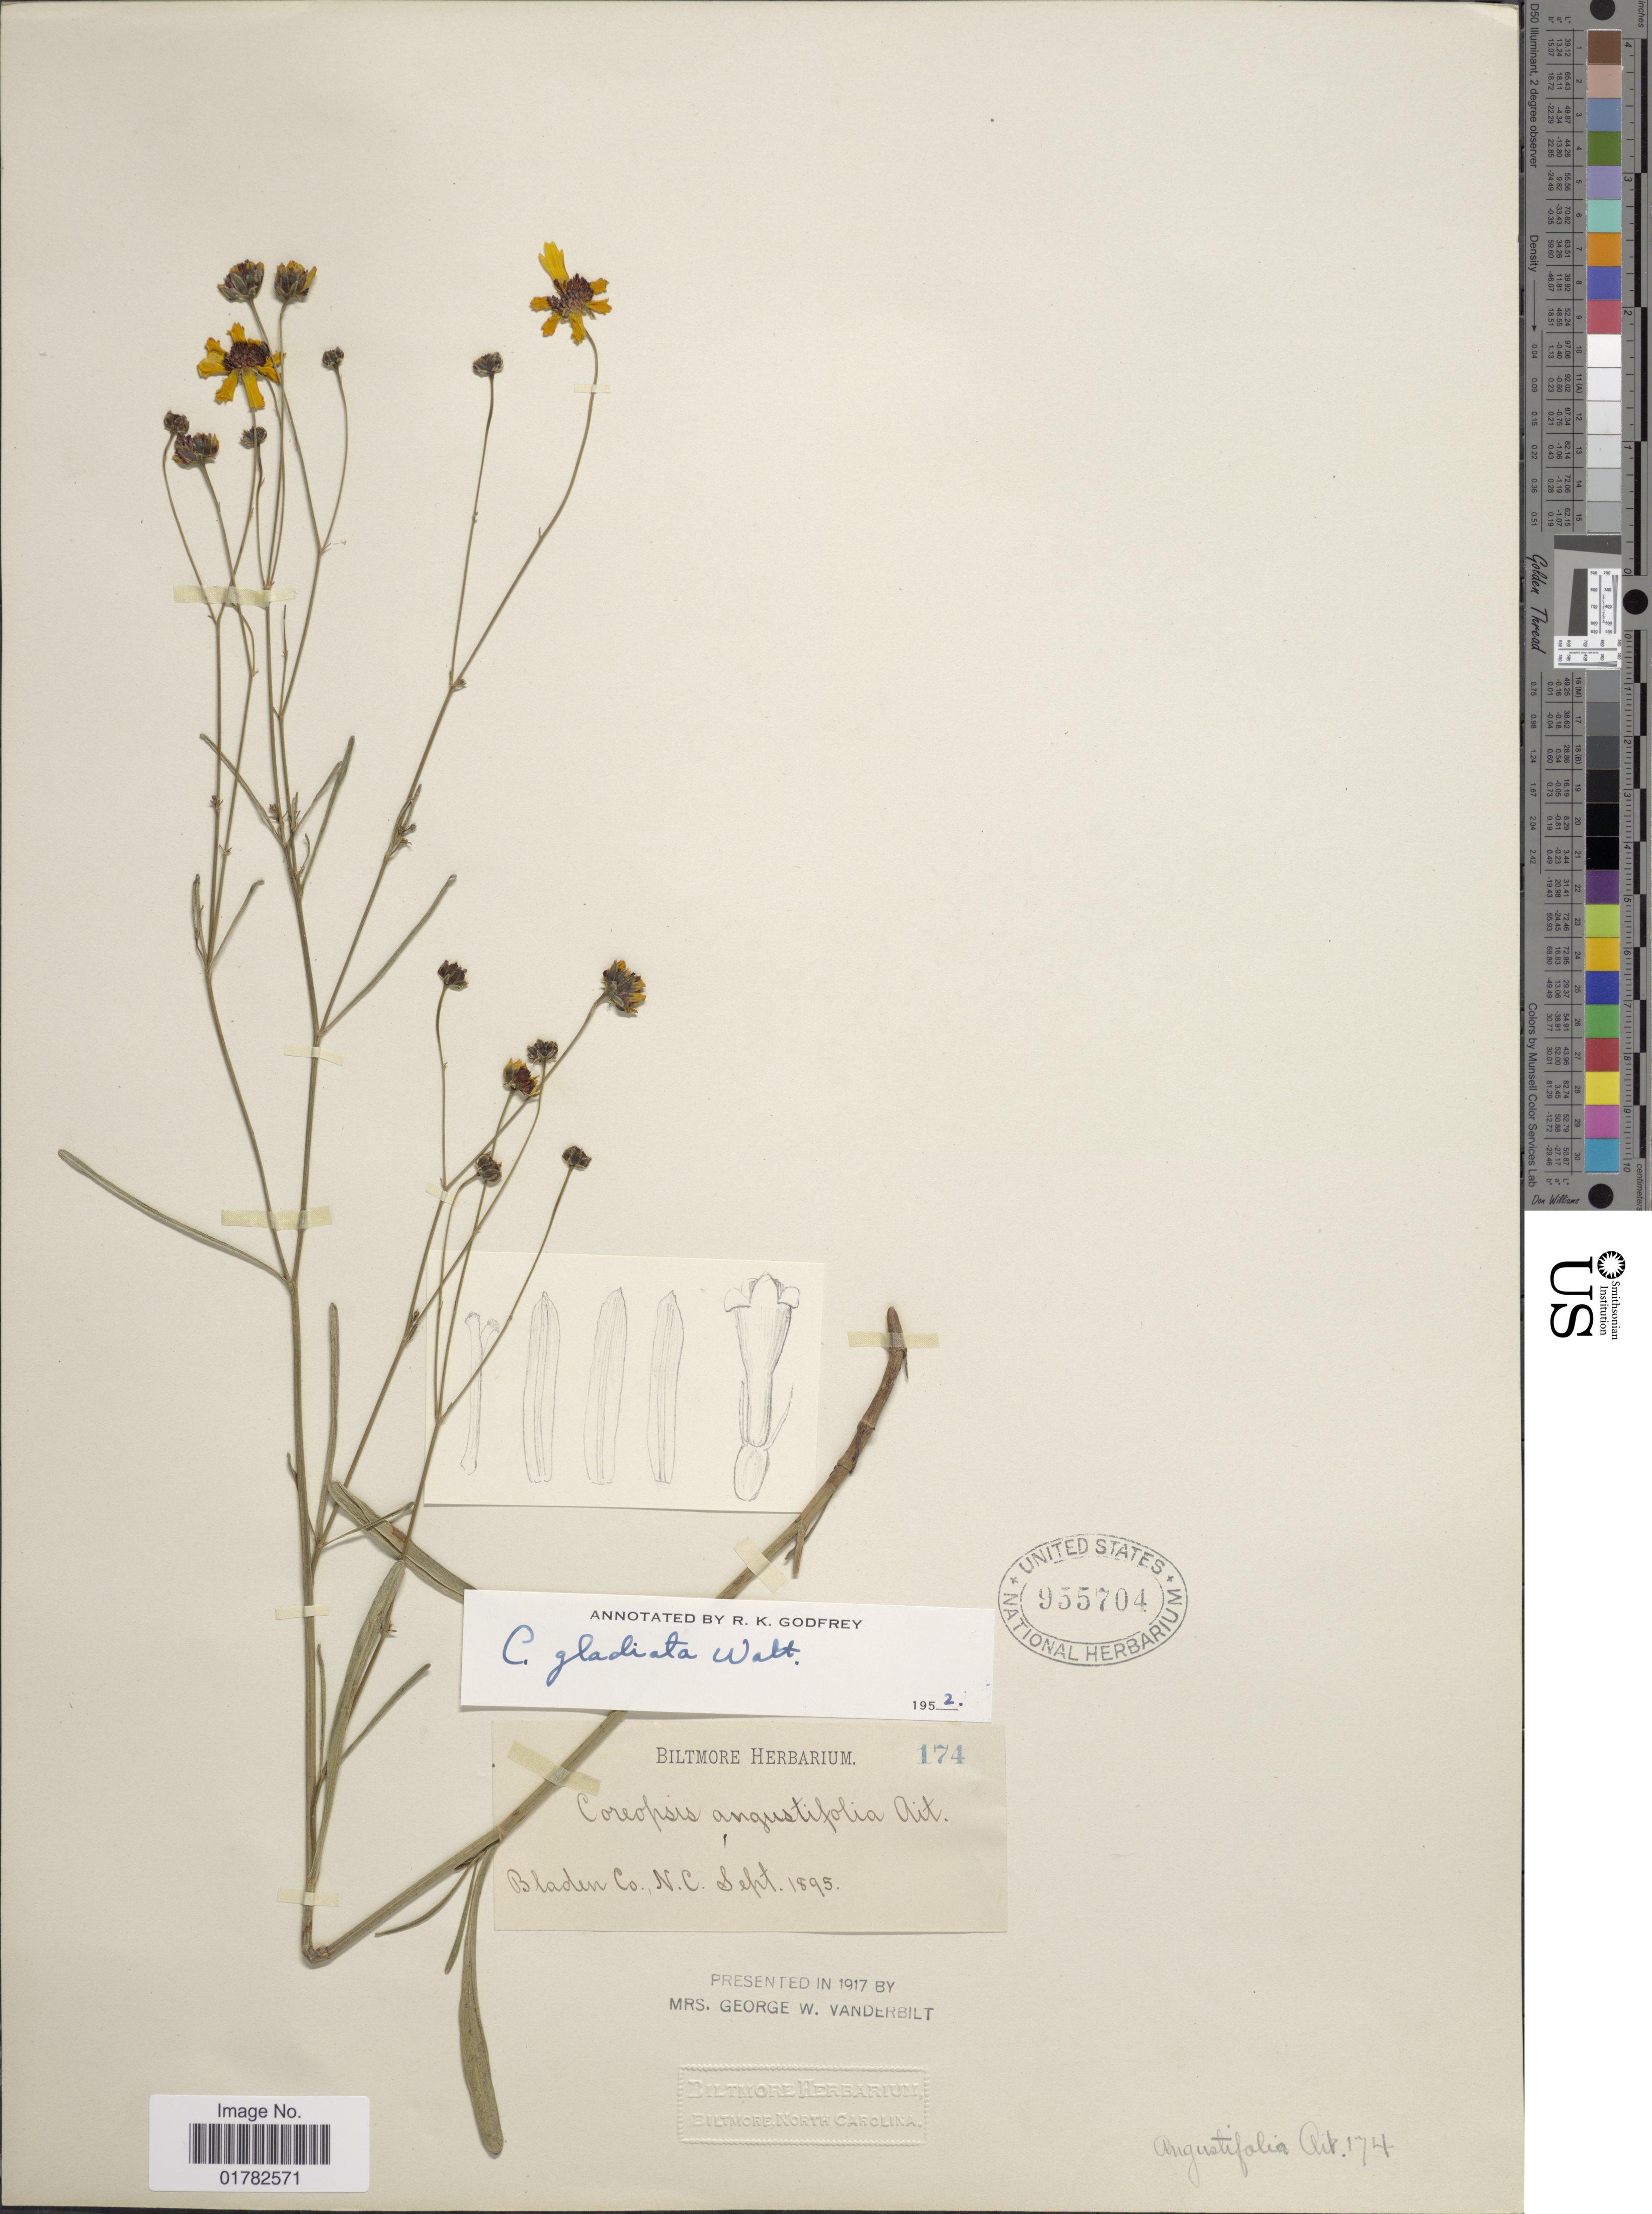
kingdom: Plantae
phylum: Tracheophyta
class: Magnoliopsida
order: Asterales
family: Asteraceae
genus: Coreopsis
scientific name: Coreopsis gladiata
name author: Walter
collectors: ex herb. Biltmore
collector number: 174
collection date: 1895-09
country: United States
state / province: North Carolina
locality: Bladen Co.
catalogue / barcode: US 955704